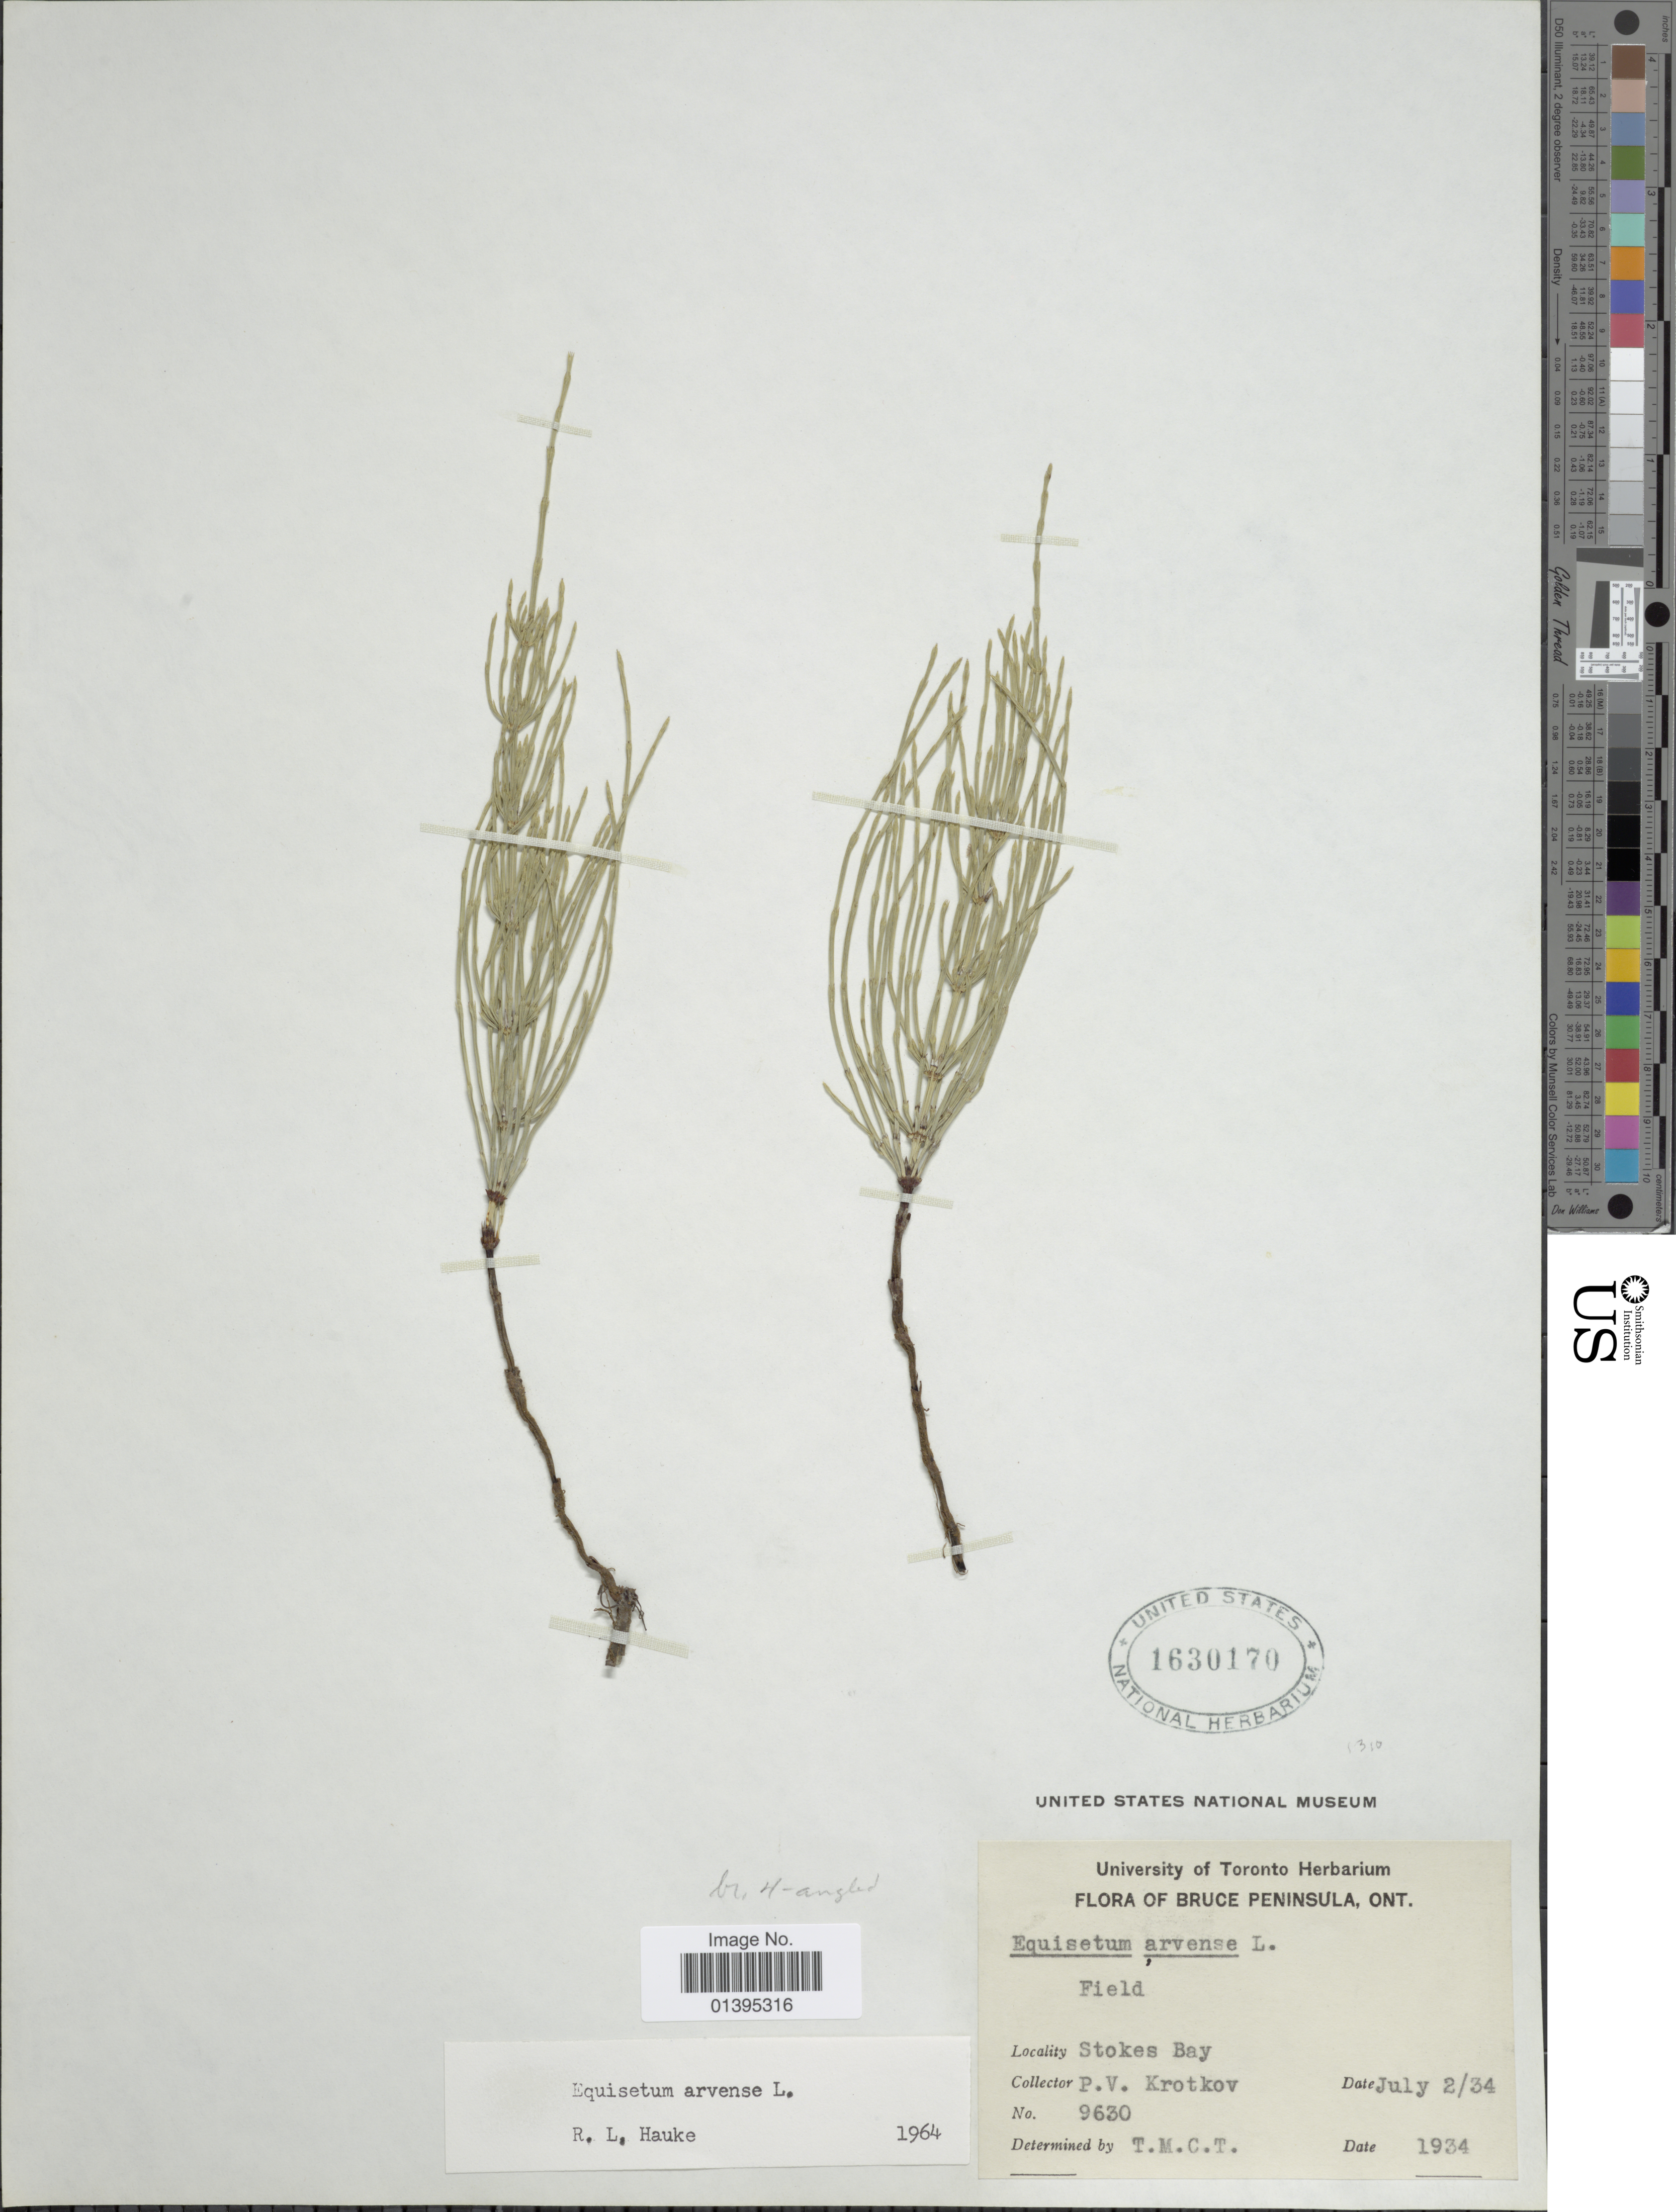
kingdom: Plantae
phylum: Tracheophyta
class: Polypodiopsida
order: Equisetales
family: Equisetaceae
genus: Equisetum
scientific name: Equisetum arvense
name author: L.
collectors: P. V. Krotkov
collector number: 9630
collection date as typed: Transcribed d/m/y: 2/7/34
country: Canada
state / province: Ontario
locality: Bruce Peninsula, Stokes Bay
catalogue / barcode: US 1630170